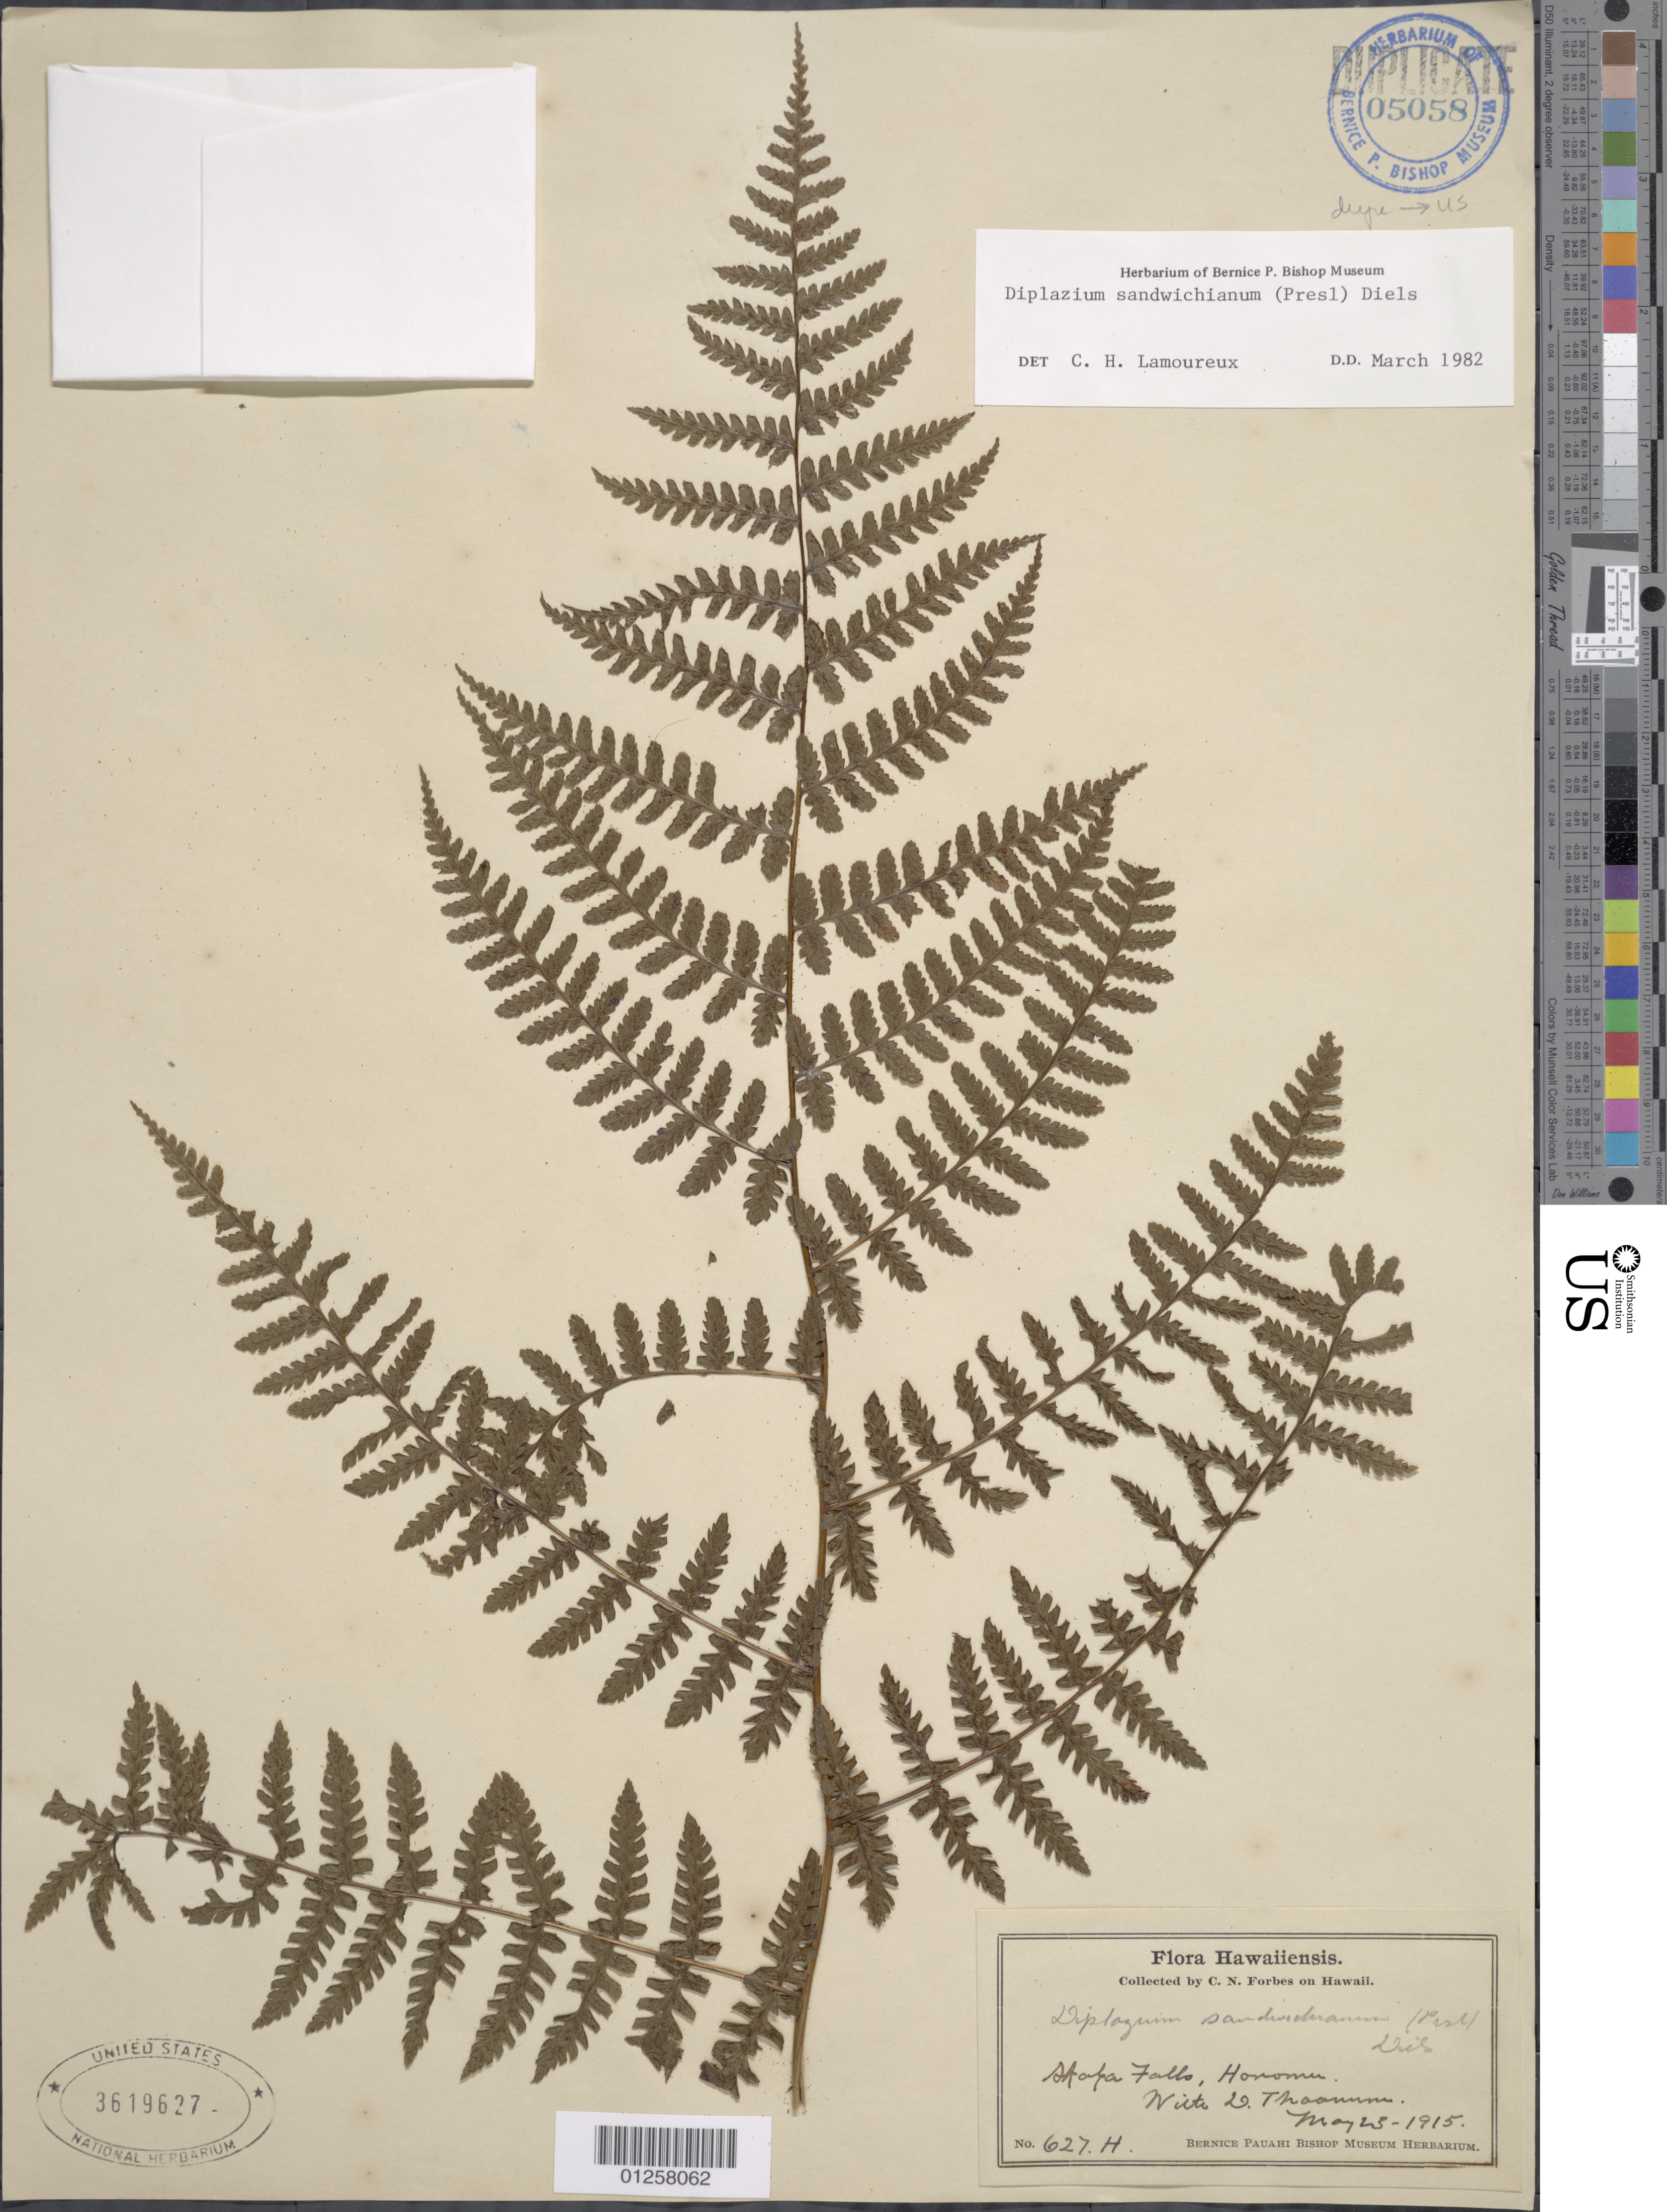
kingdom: Plantae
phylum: Tracheophyta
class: Polypodiopsida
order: Polypodiales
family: Athyriaceae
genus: Diplazium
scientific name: Diplazium sandwichianum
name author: (C. Presl) Diels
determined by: Lamoureux, C. H.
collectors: C. N. Forbes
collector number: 627.H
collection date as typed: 23 May 1915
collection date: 1915-05-23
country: United States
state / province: Hawaii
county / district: Hawaii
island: Hawaii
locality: Akaka Falls, Honomu.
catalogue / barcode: US 3619627